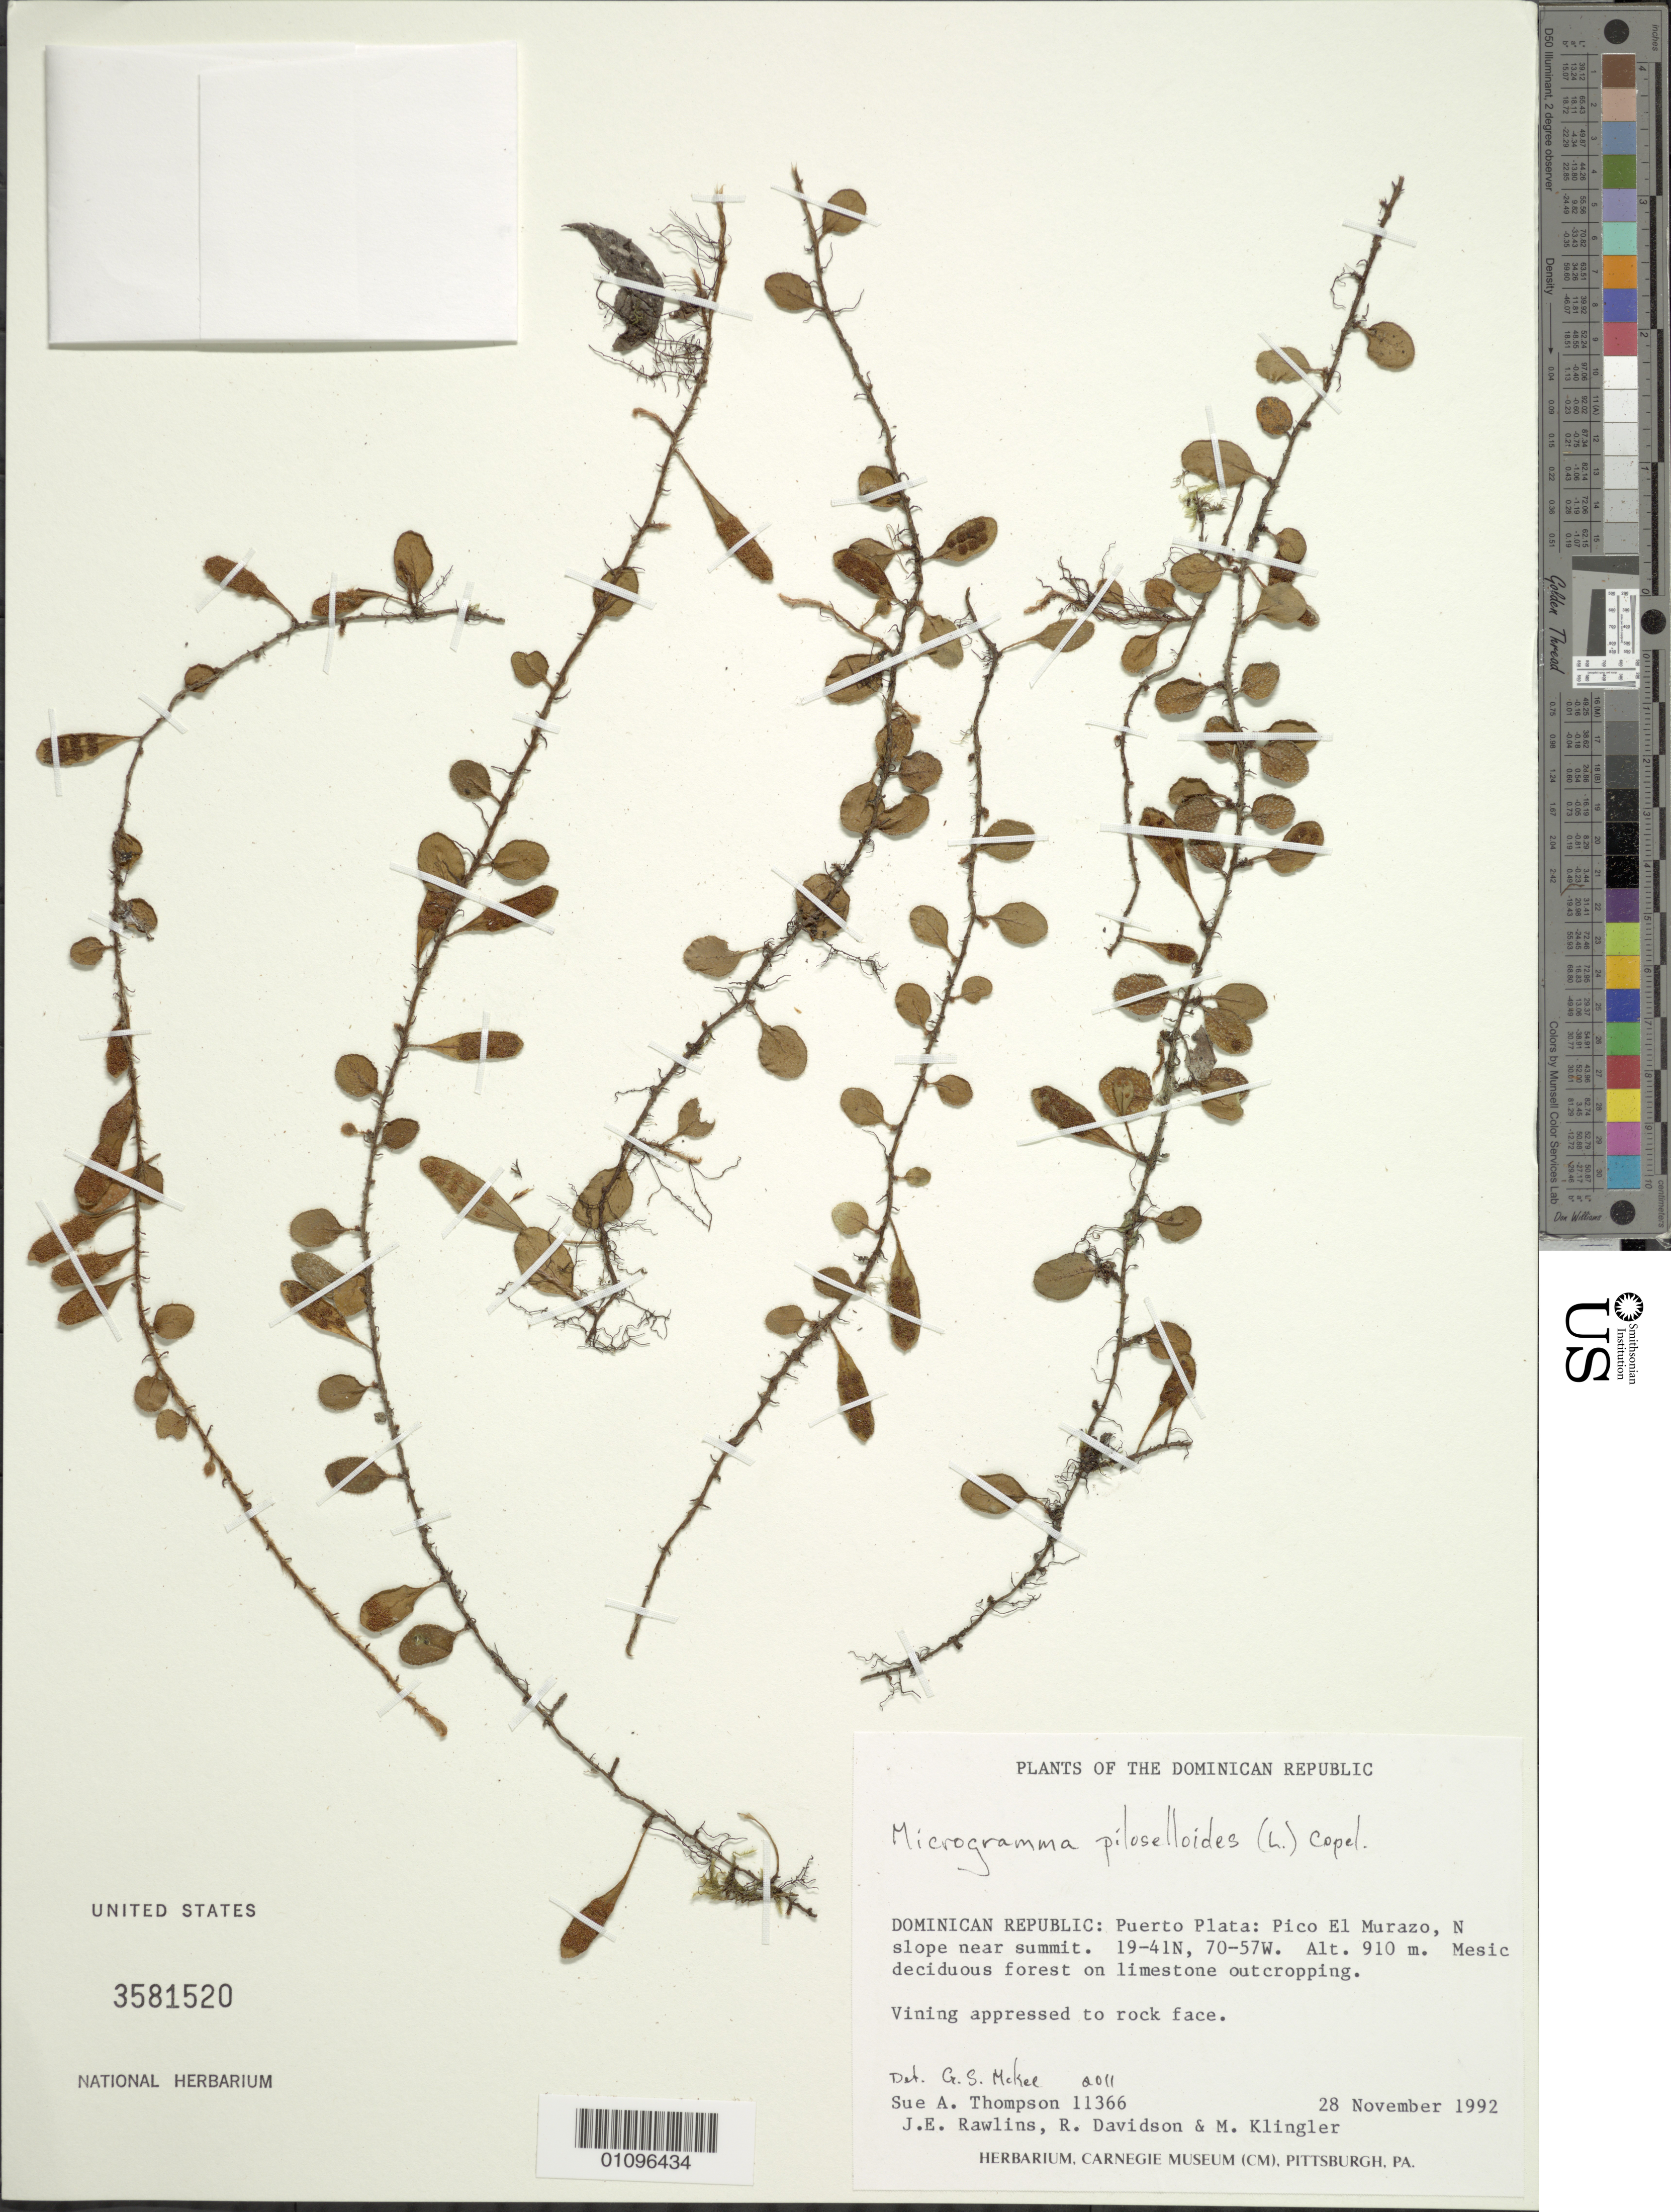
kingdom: Plantae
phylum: Tracheophyta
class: Polypodiopsida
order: Polypodiales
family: Polypodiaceae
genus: Microgramma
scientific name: Microgramma piloselloides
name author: (L.) Copel.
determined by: McKee, G. S., (US), NMNH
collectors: S. A. Thompson, J. Rawlins, R. Davidson & M. Klingler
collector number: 11366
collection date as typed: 28 Nov 1992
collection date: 1992-11-28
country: Dominican Republic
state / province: Puerto Plata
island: Hispaniola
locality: Pico El Murazo, N slope near summit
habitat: Mesic deciduous forest on limestone outcropping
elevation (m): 910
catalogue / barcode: US 3581520